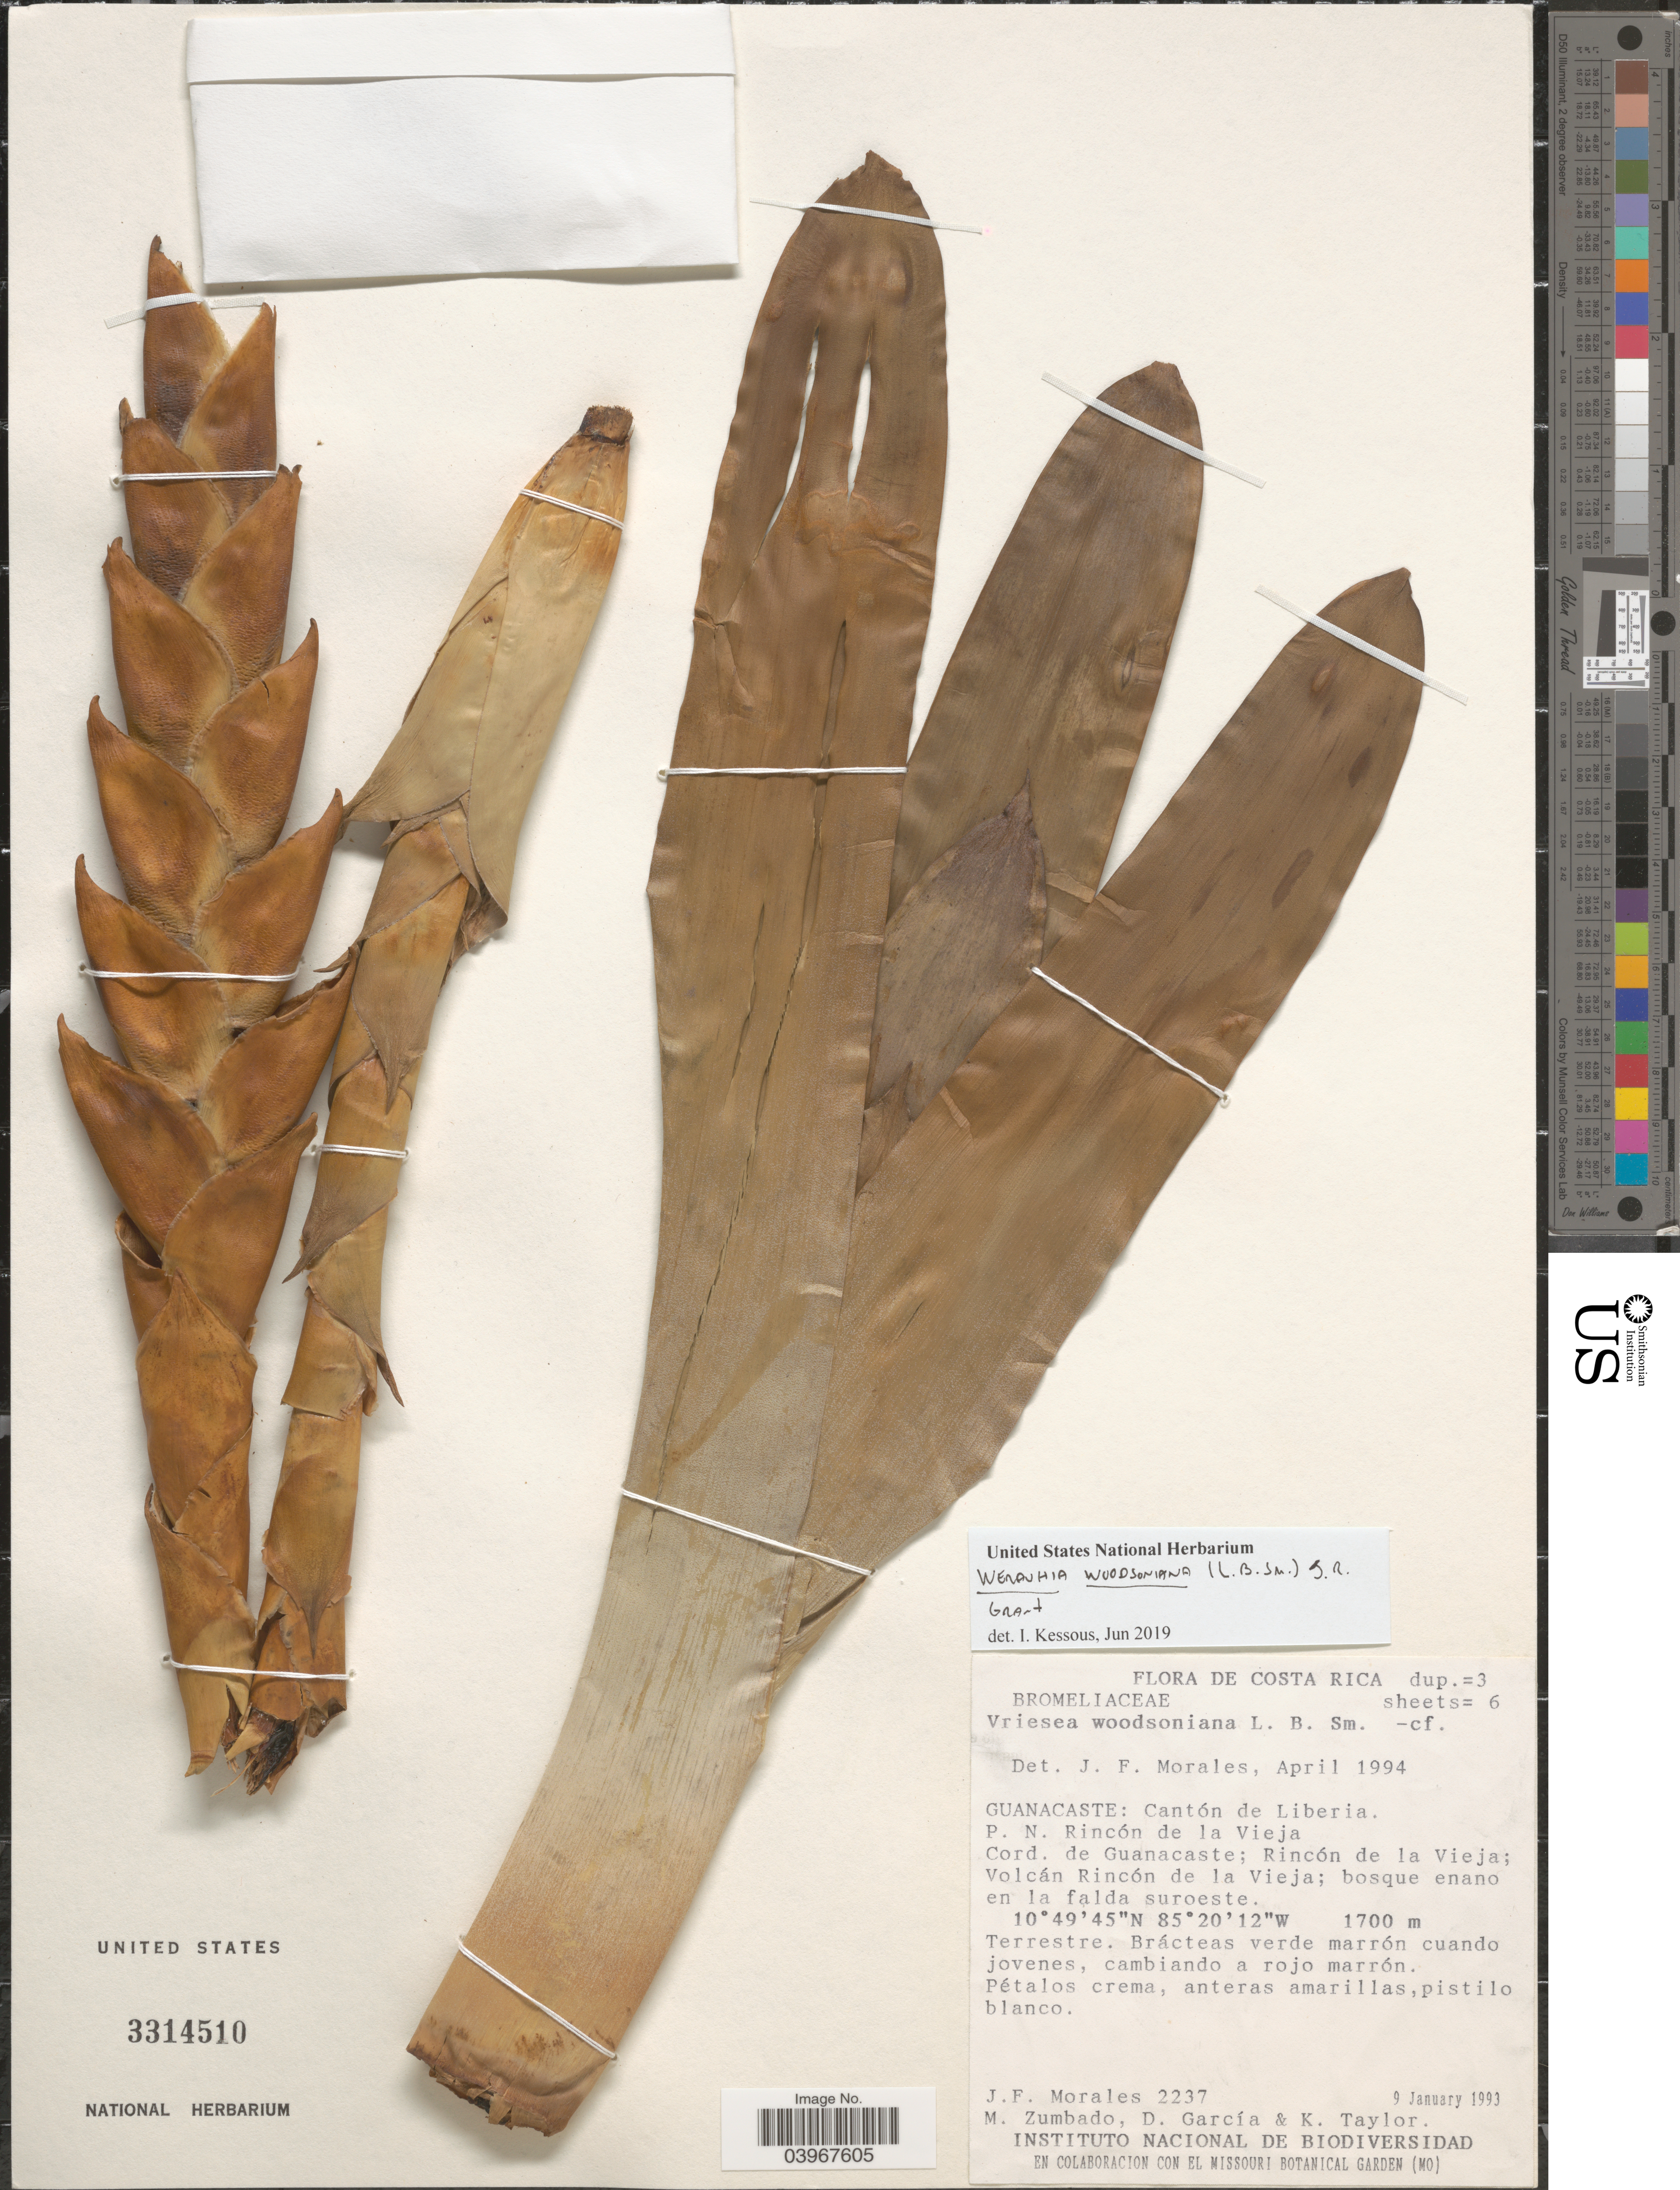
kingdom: Plantae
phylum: Tracheophyta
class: Liliopsida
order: Poales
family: Bromeliaceae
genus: Werauhia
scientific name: Werauhia woodsoniana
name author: (L.B. Sm.) J.R. Grant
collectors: J. Morales, M. Zumbado, D. García & K. Taylor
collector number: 2237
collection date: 1993-01-09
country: Costa Rica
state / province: Guanacaste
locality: Cantón de Liberia. P. N. Rincón de la Vieja Cord. de Guanacaste; Rincón de la Vieja; Volcán Rincón de la Vieja; bosque enano en la falda suroeste.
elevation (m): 1700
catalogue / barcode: US 3314510